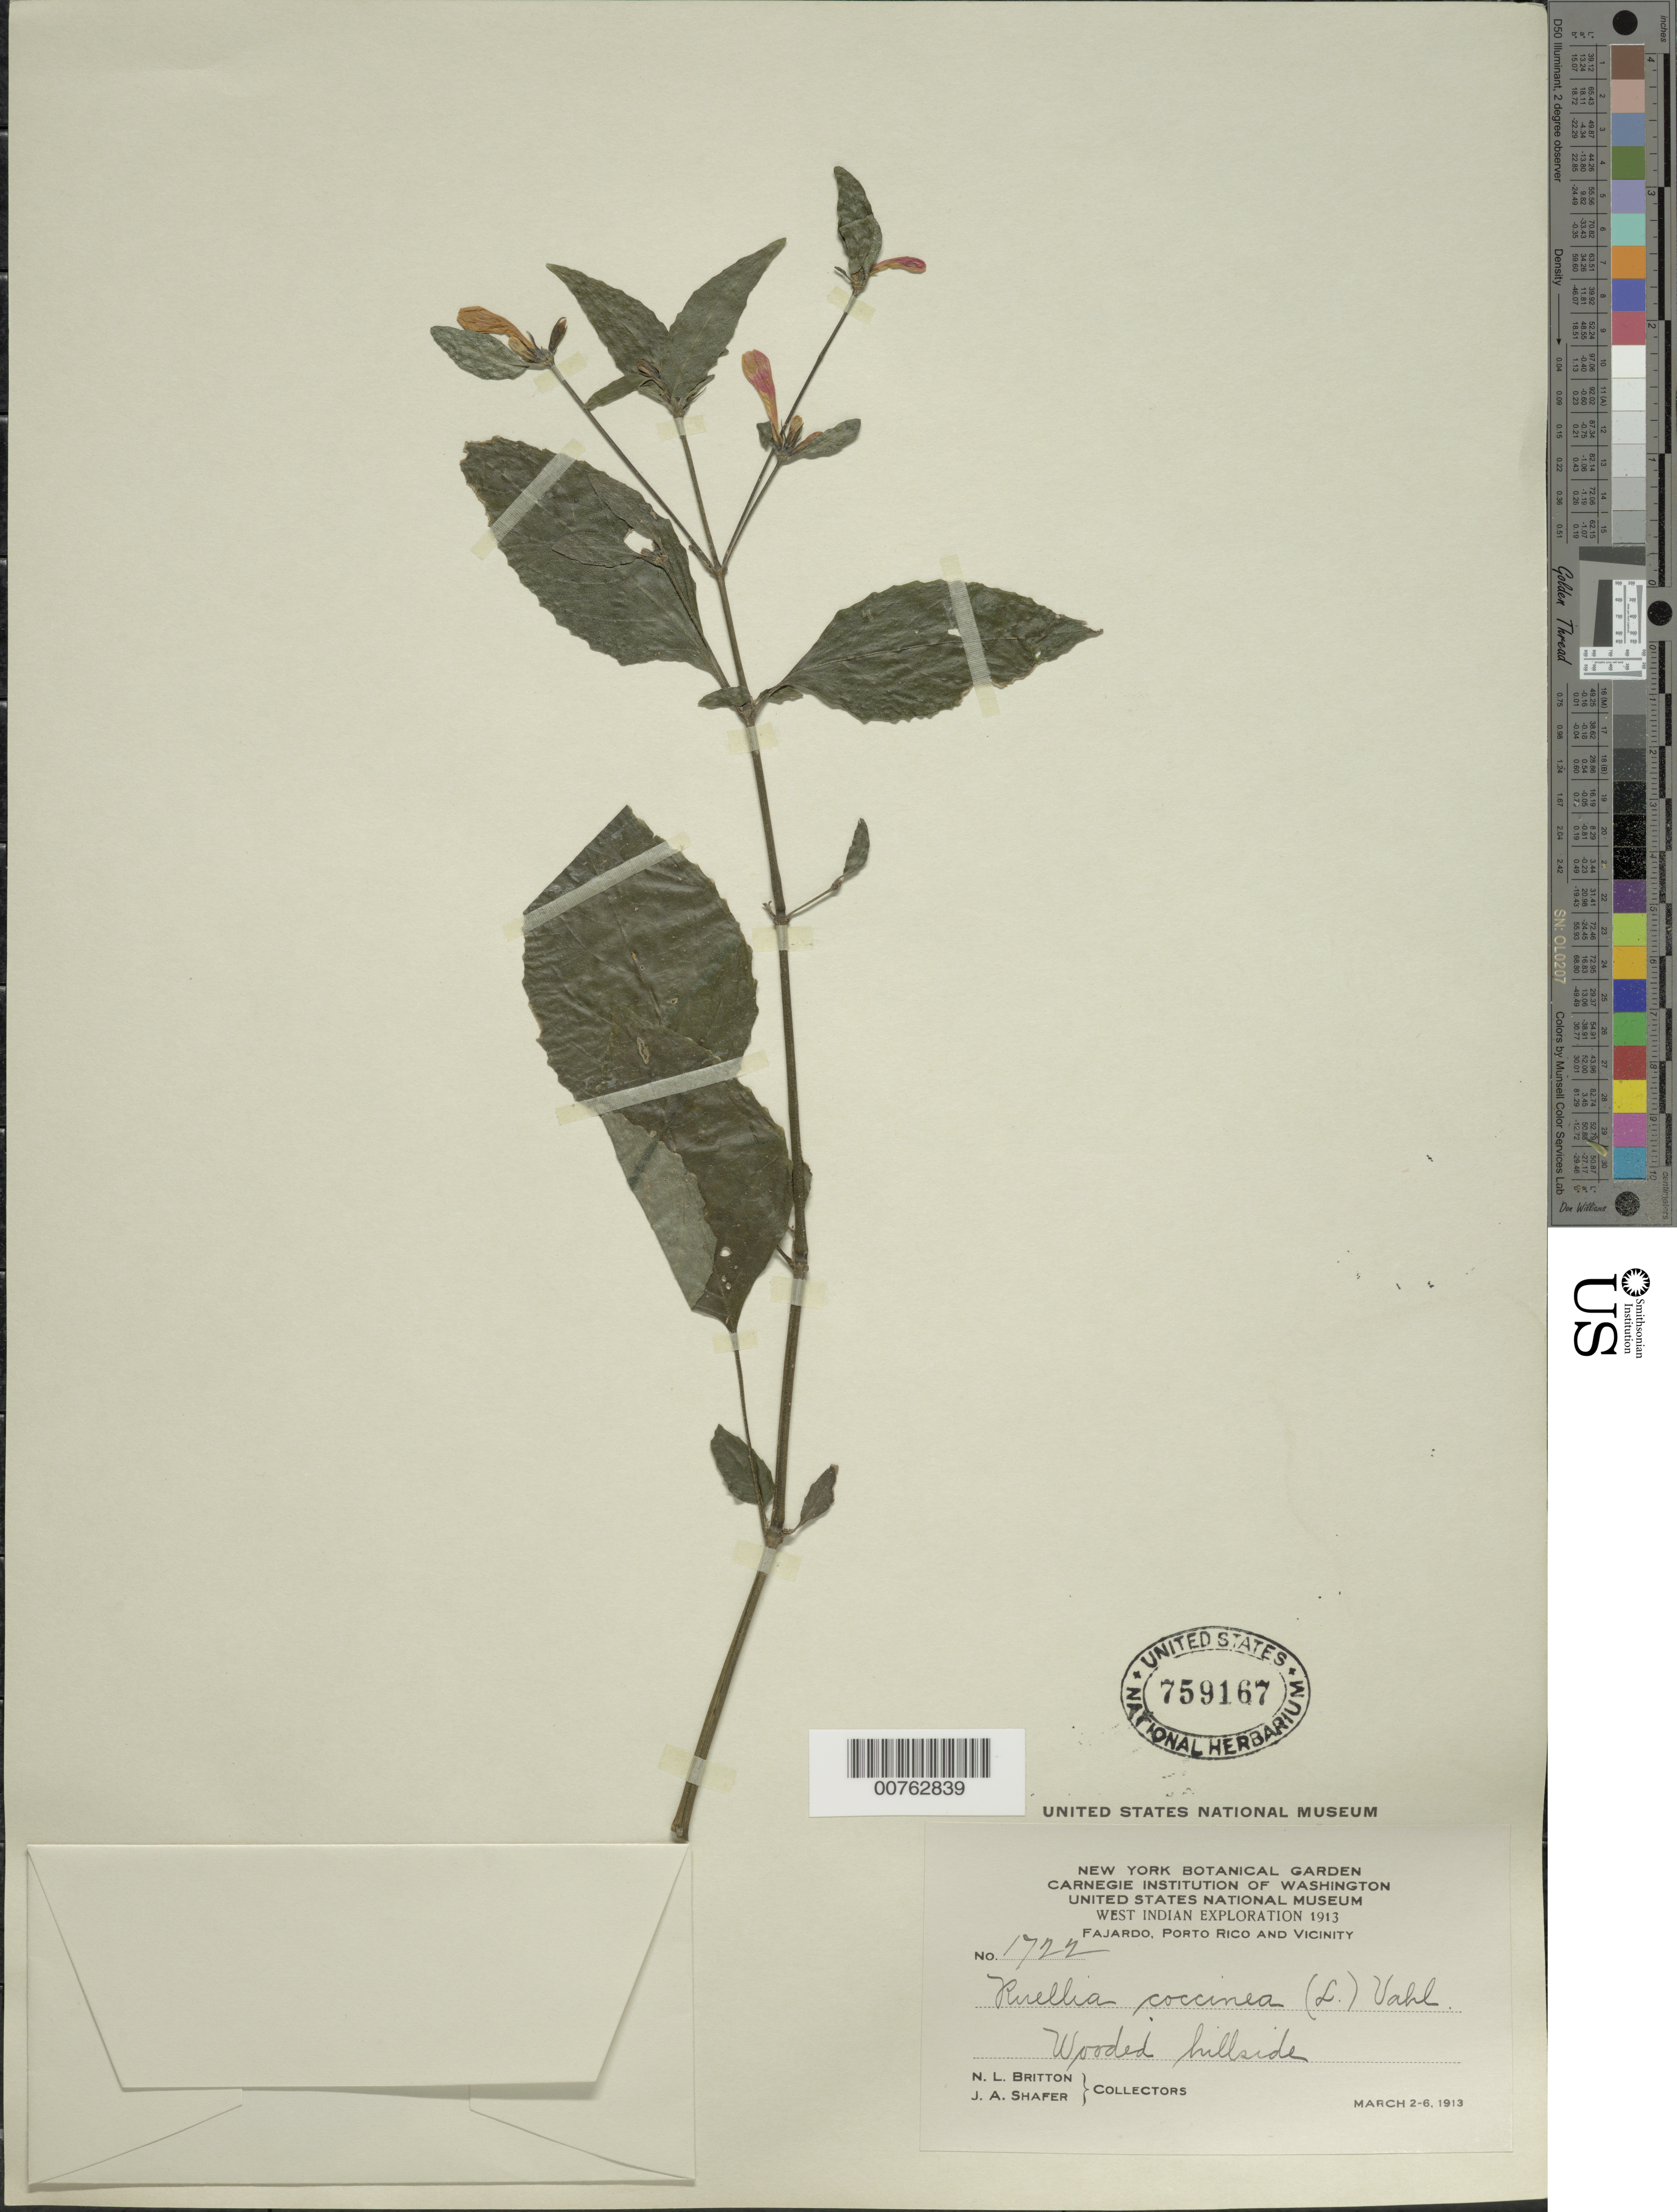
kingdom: Plantae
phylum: Tracheophyta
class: Magnoliopsida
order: Lamiales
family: Acanthaceae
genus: Ruellia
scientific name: Ruellia coccinea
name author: (L.) Vahl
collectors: N. Britton & J. A. Shafer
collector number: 1722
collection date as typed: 02 Mar 1913 to 06 Mar 1913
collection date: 1913-03-02/1913-03-06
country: Puerto Rico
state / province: Fajardo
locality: Fajardo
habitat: Wooded hillside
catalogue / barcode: US 759167